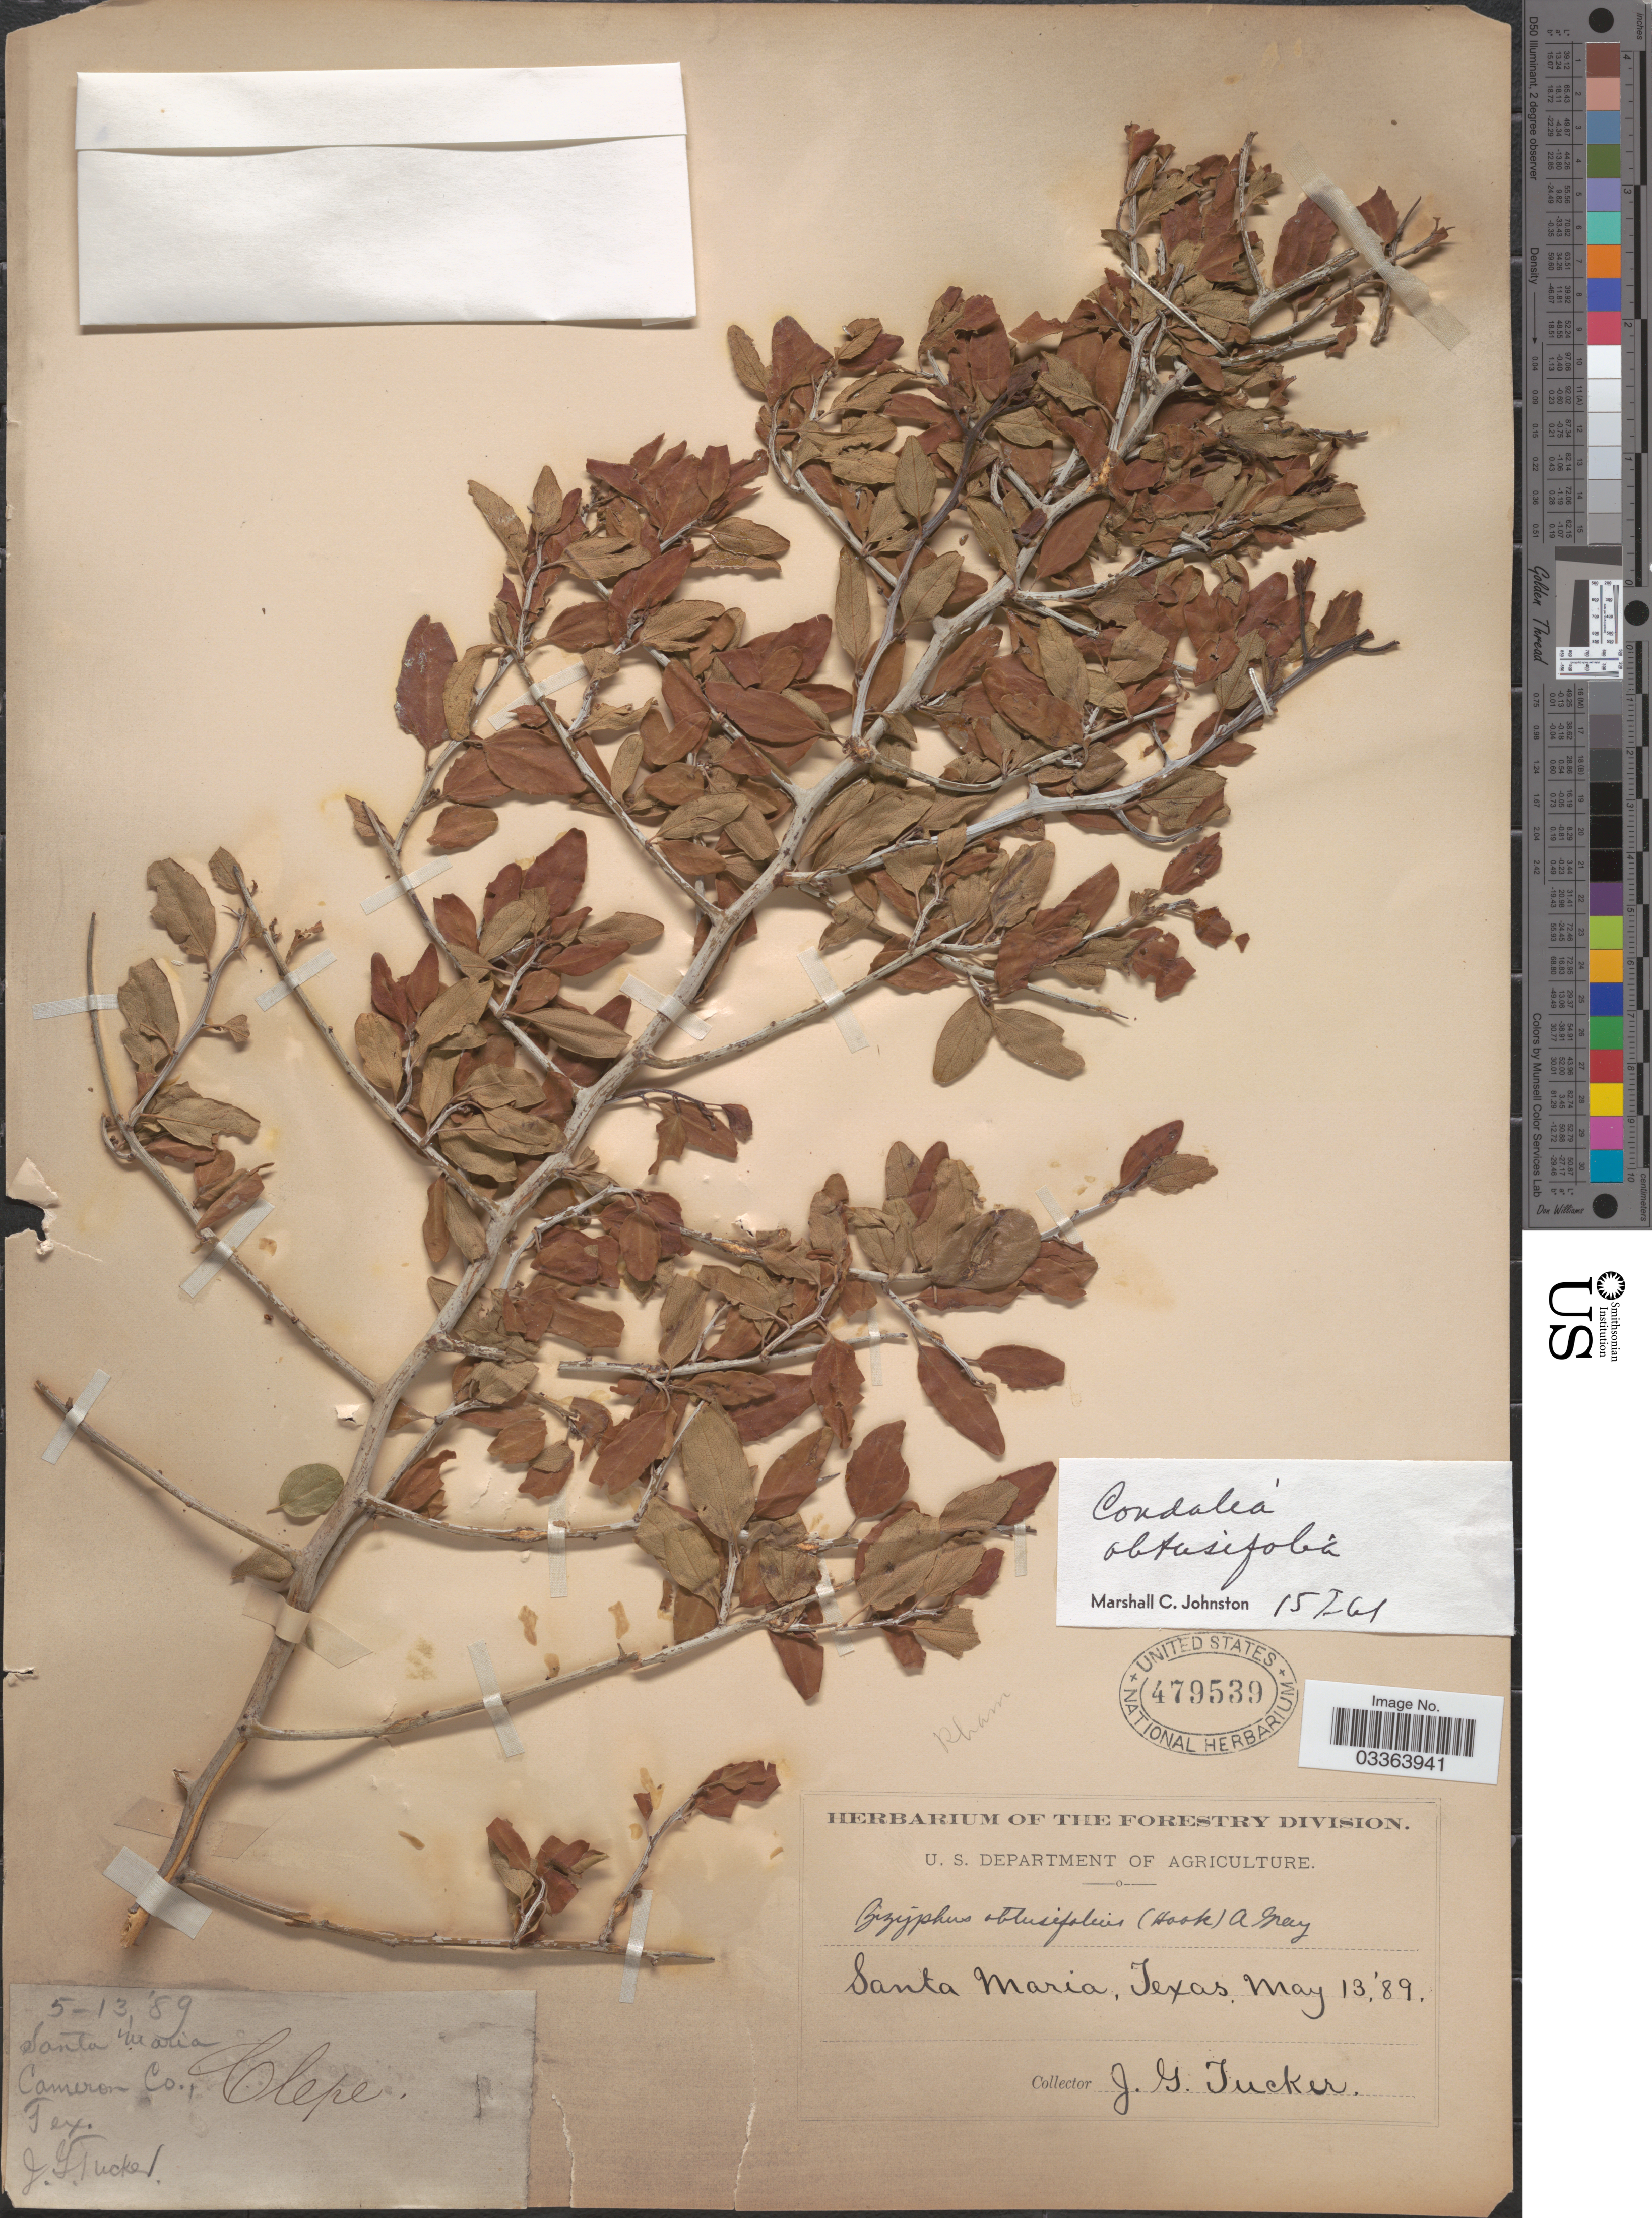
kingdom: Plantae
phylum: Tracheophyta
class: Magnoliopsida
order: Rosales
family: Rhamnaceae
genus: Sarcomphalus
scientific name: Sarcomphalus obtusifolius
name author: (Hook. ex Torr. & A. Gray) Hauenschild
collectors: J. G. Tucker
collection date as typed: Transcribed d/m/y: 13/5/89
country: United States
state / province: Texas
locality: Cameron Co. Santa Maria.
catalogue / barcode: US 479539